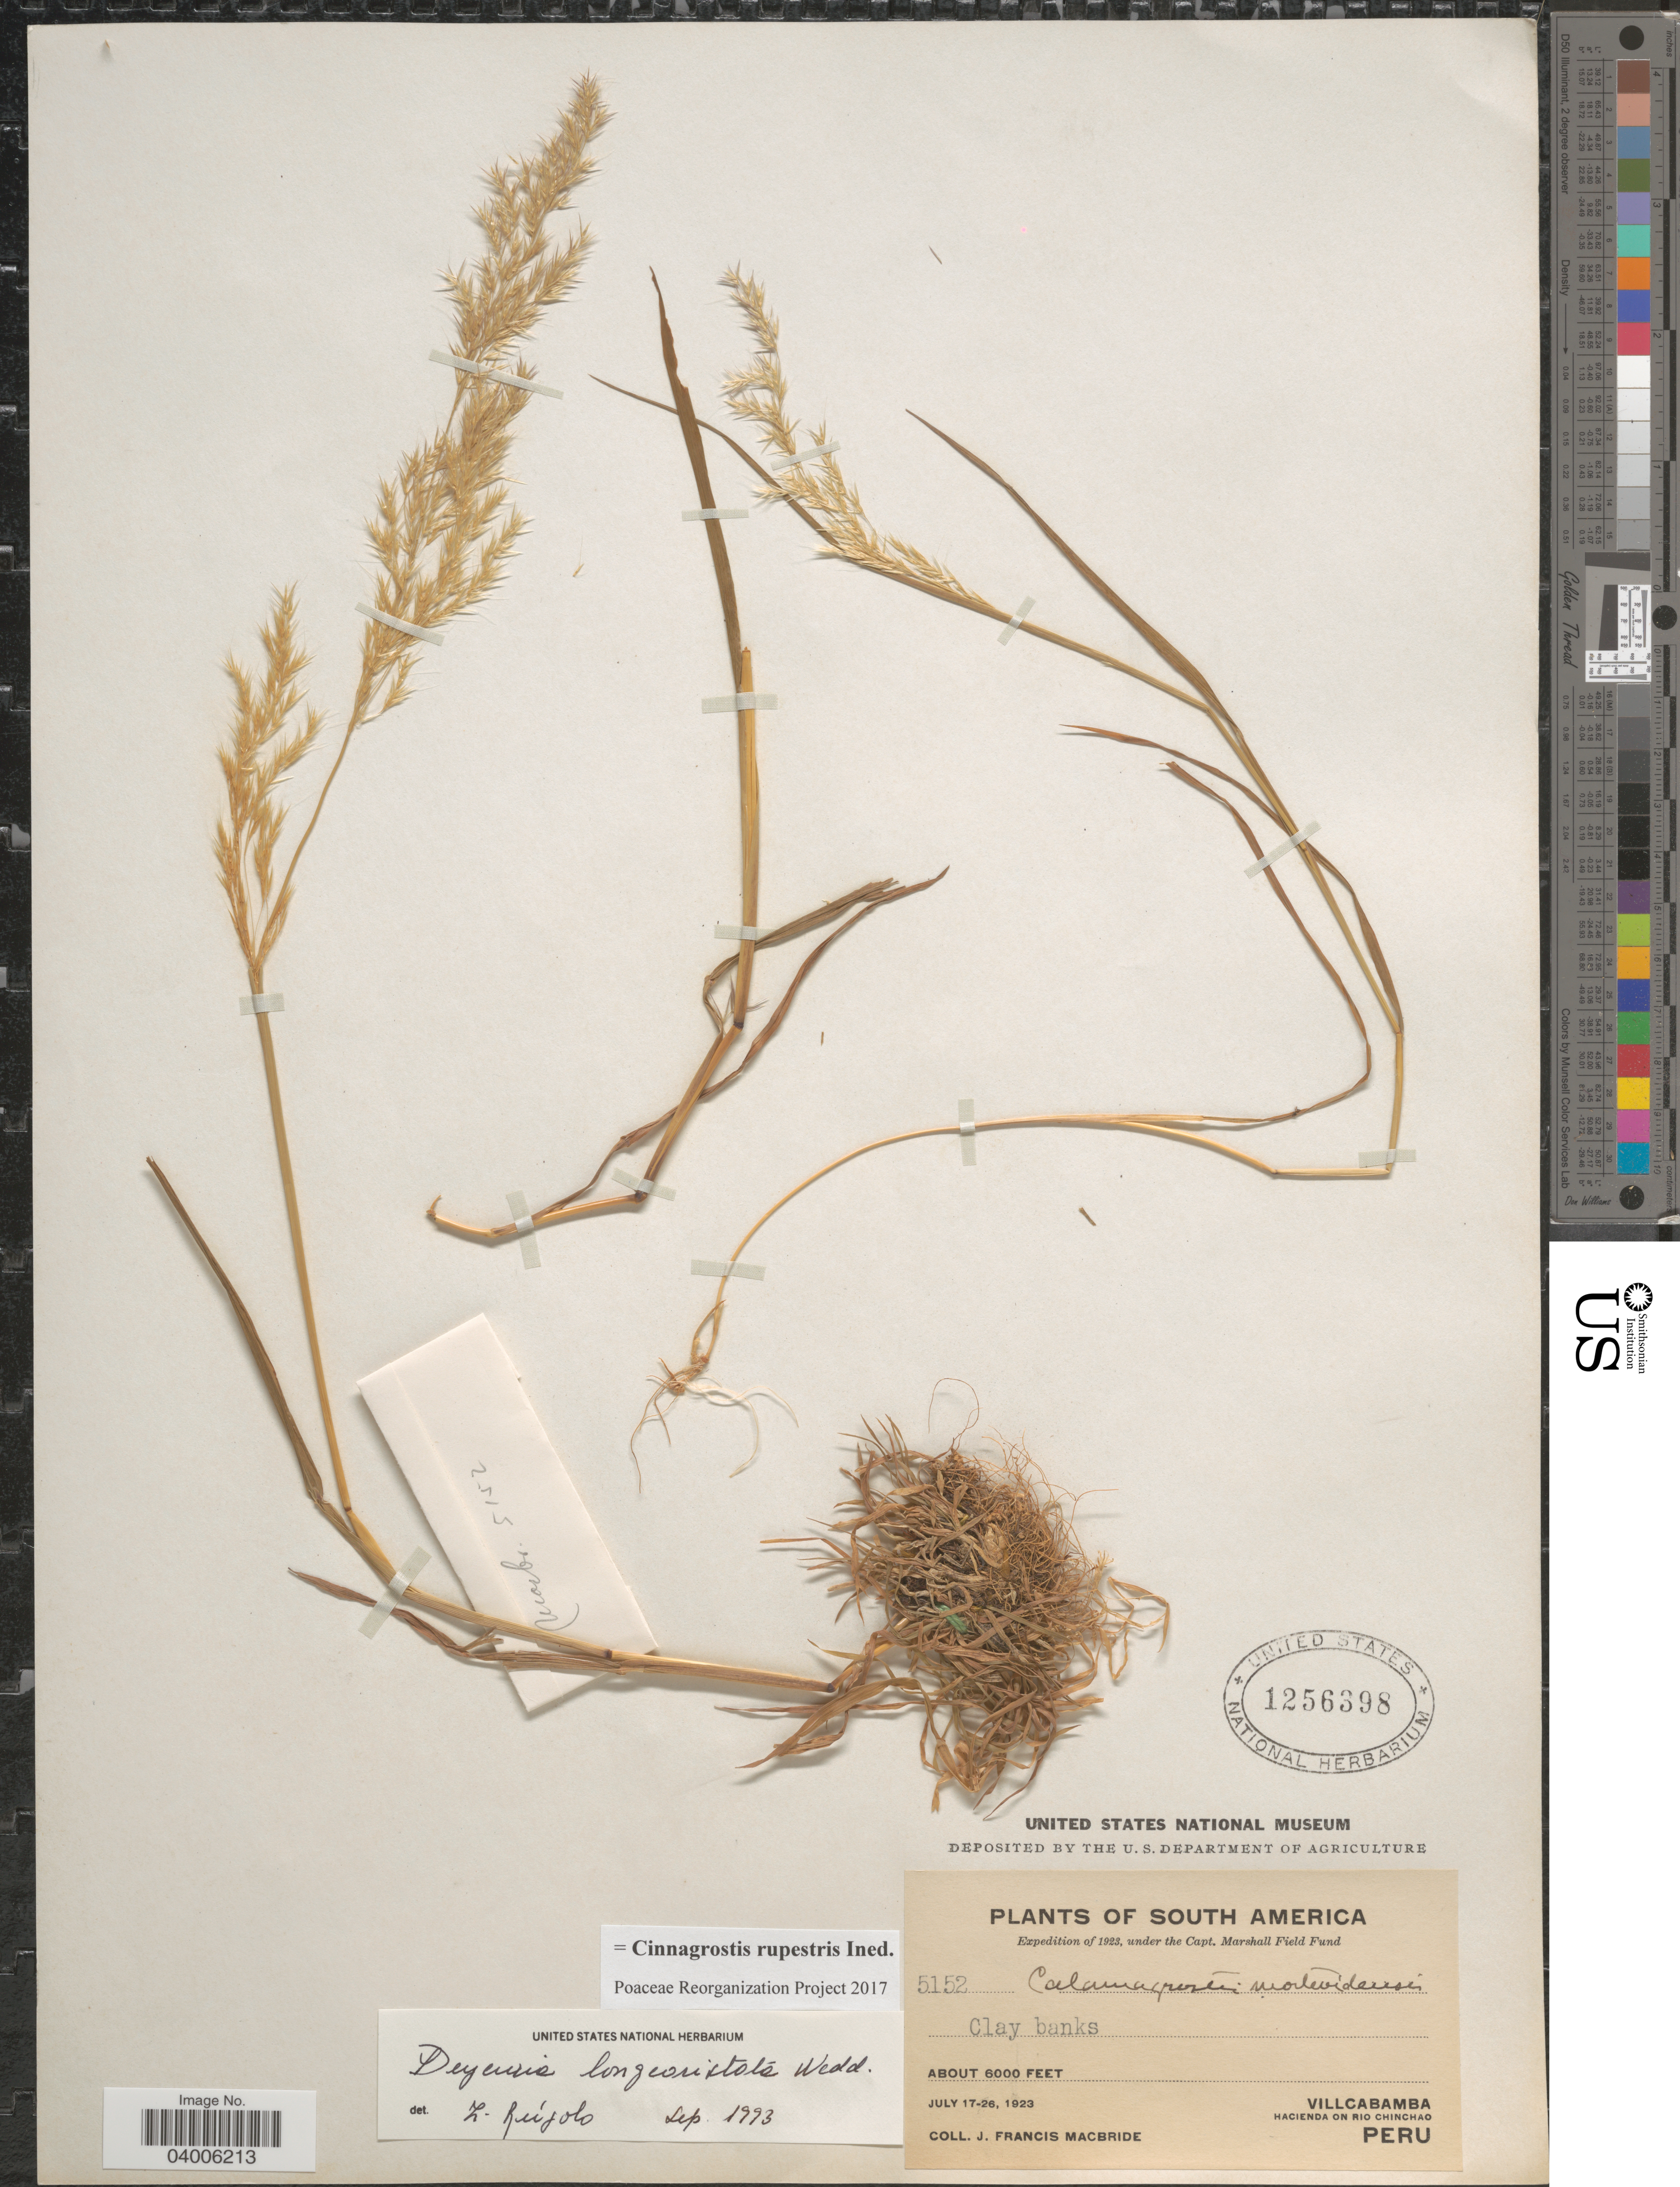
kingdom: Plantae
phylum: Tracheophyta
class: Liliopsida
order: Poales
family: Poaceae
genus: Cinnagrostis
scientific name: Cinnagrostis rupestris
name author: (Trin.) P.M. Peterson et al.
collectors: J. F. Macbride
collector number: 5152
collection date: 1923-07-17/1923-07-26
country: Peru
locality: Villcabamba. Hacienda on Rio Chinchao.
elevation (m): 1829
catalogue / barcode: US 1256398